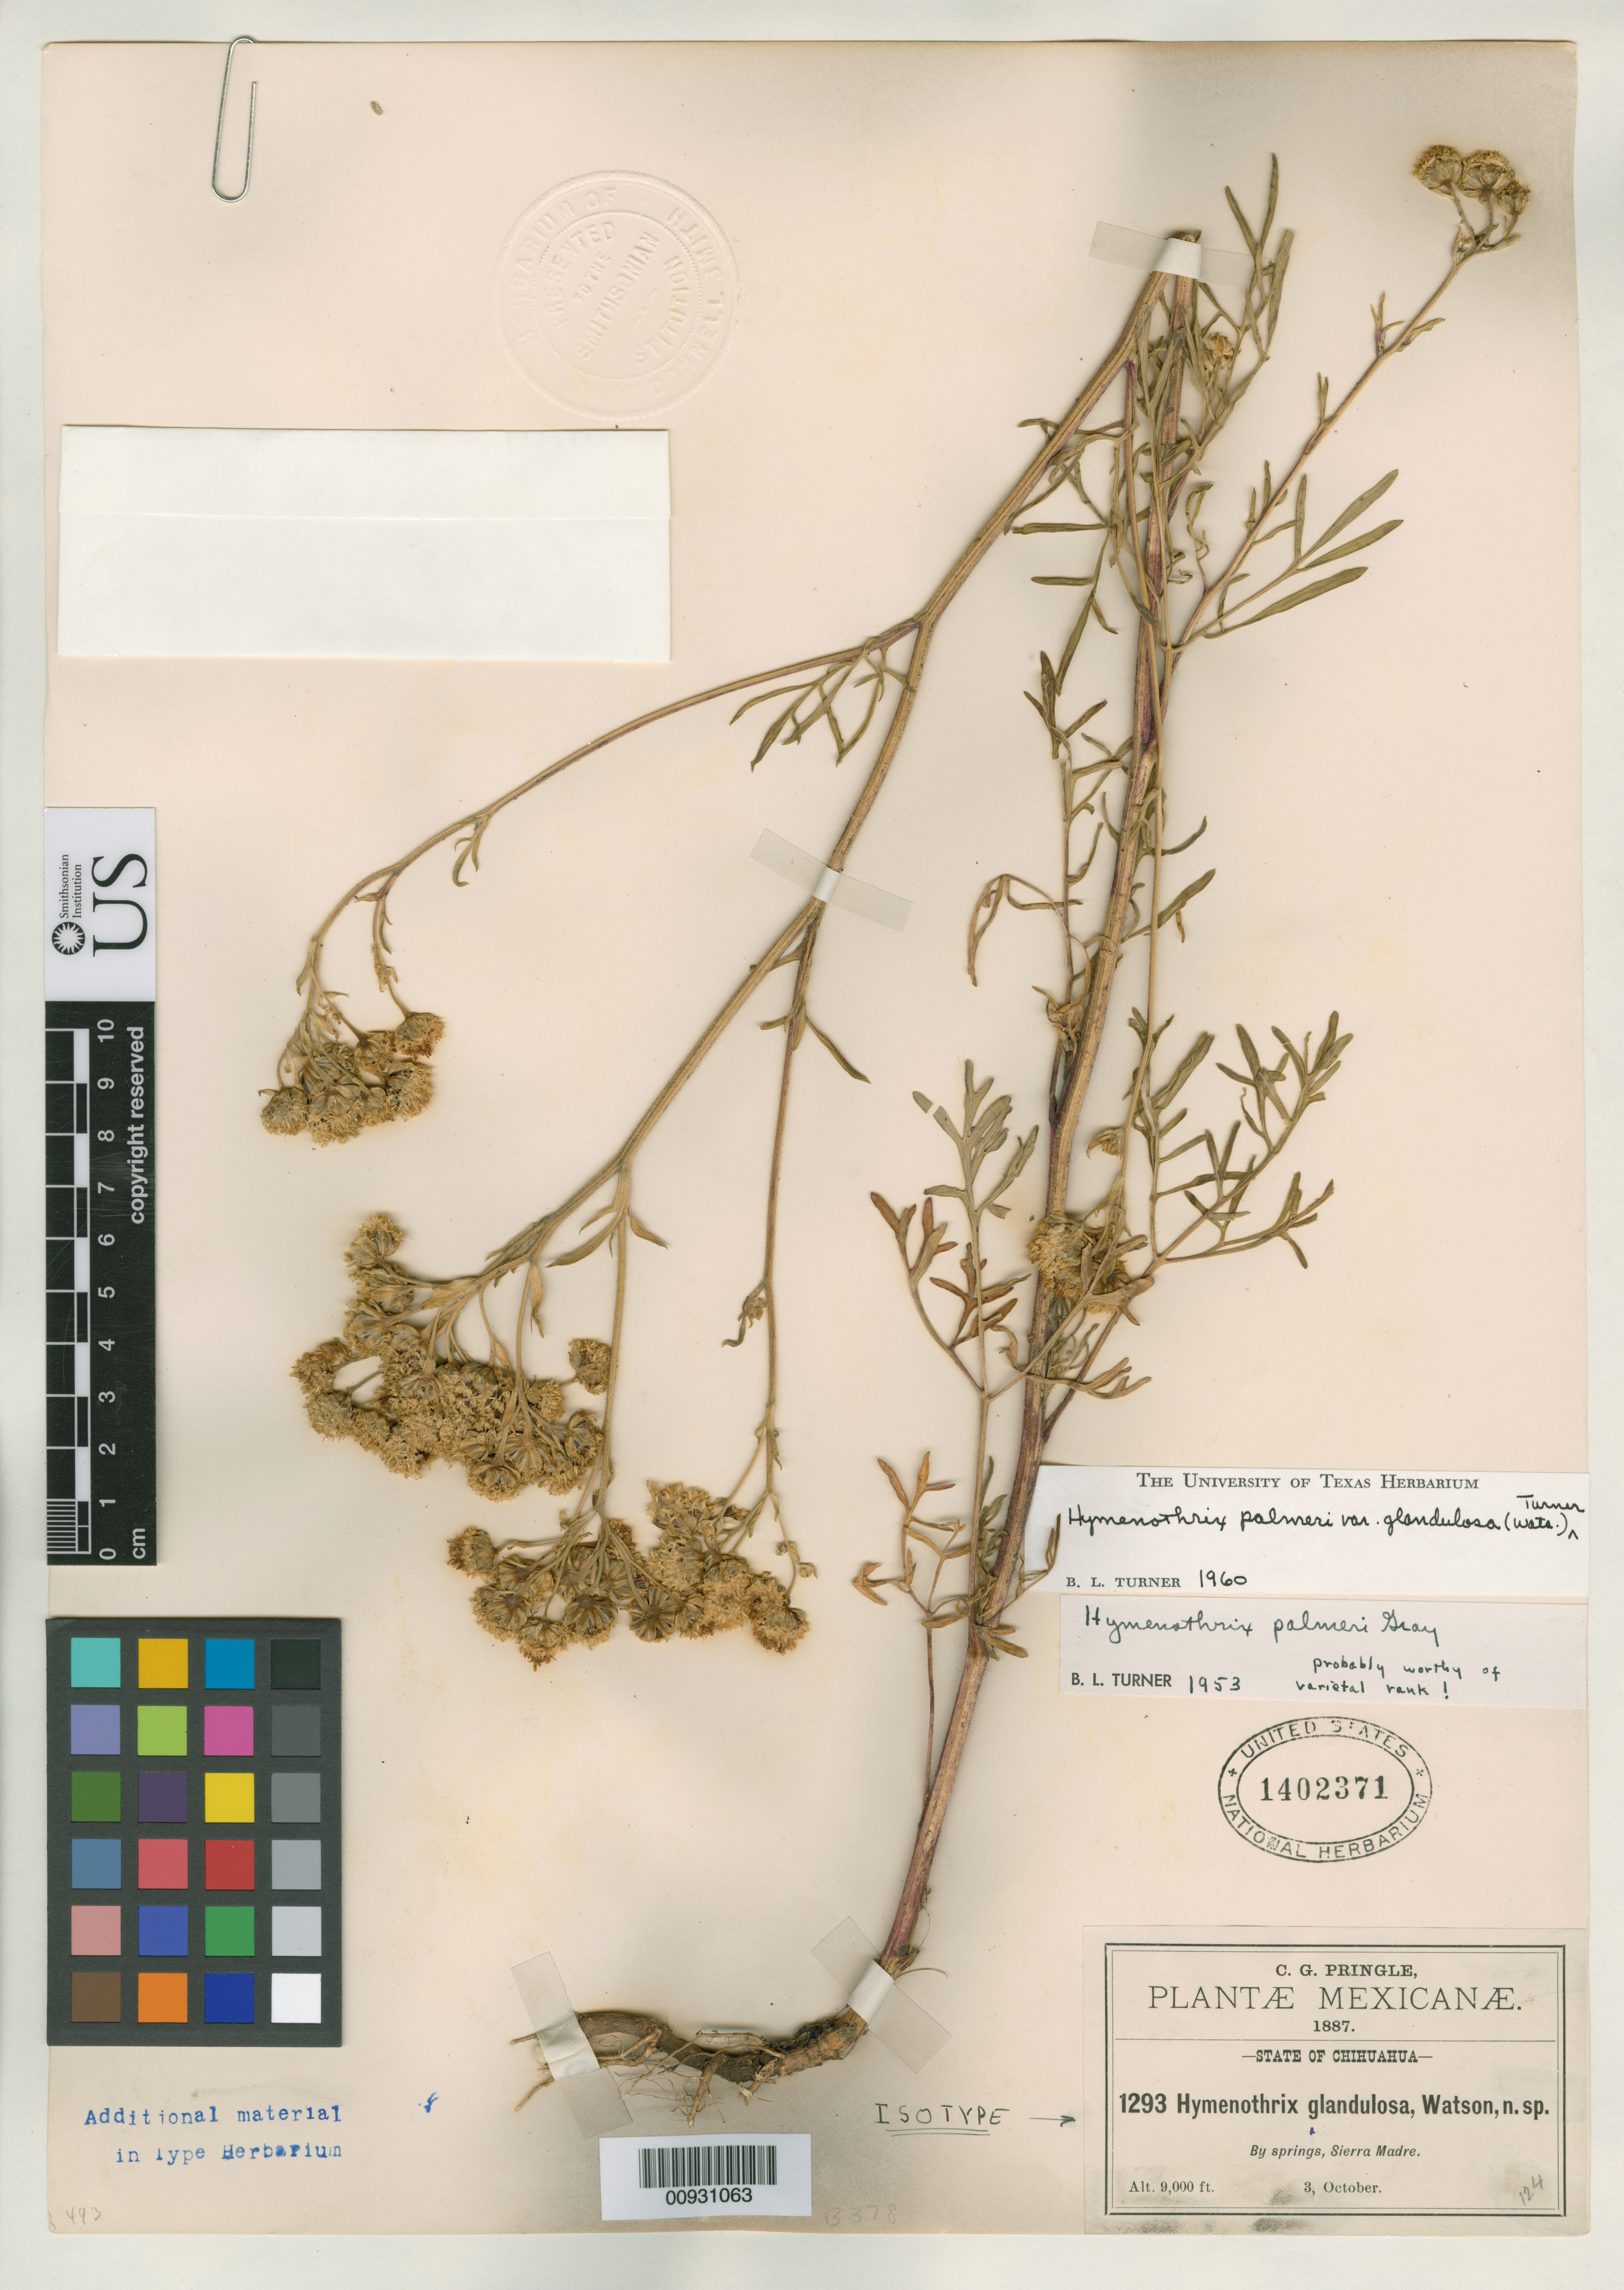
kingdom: Plantae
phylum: Tracheophyta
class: Magnoliopsida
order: Asterales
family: Asteraceae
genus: Hymenothrix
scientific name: Hymenothrix glandulosa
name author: S. Watson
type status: Isotype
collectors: C. G. Pringle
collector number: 1293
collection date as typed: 03 Oct 1887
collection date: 1887-10-03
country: Mexico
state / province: Chihuahua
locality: Sierra Madre.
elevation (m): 2743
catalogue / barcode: US 1402371